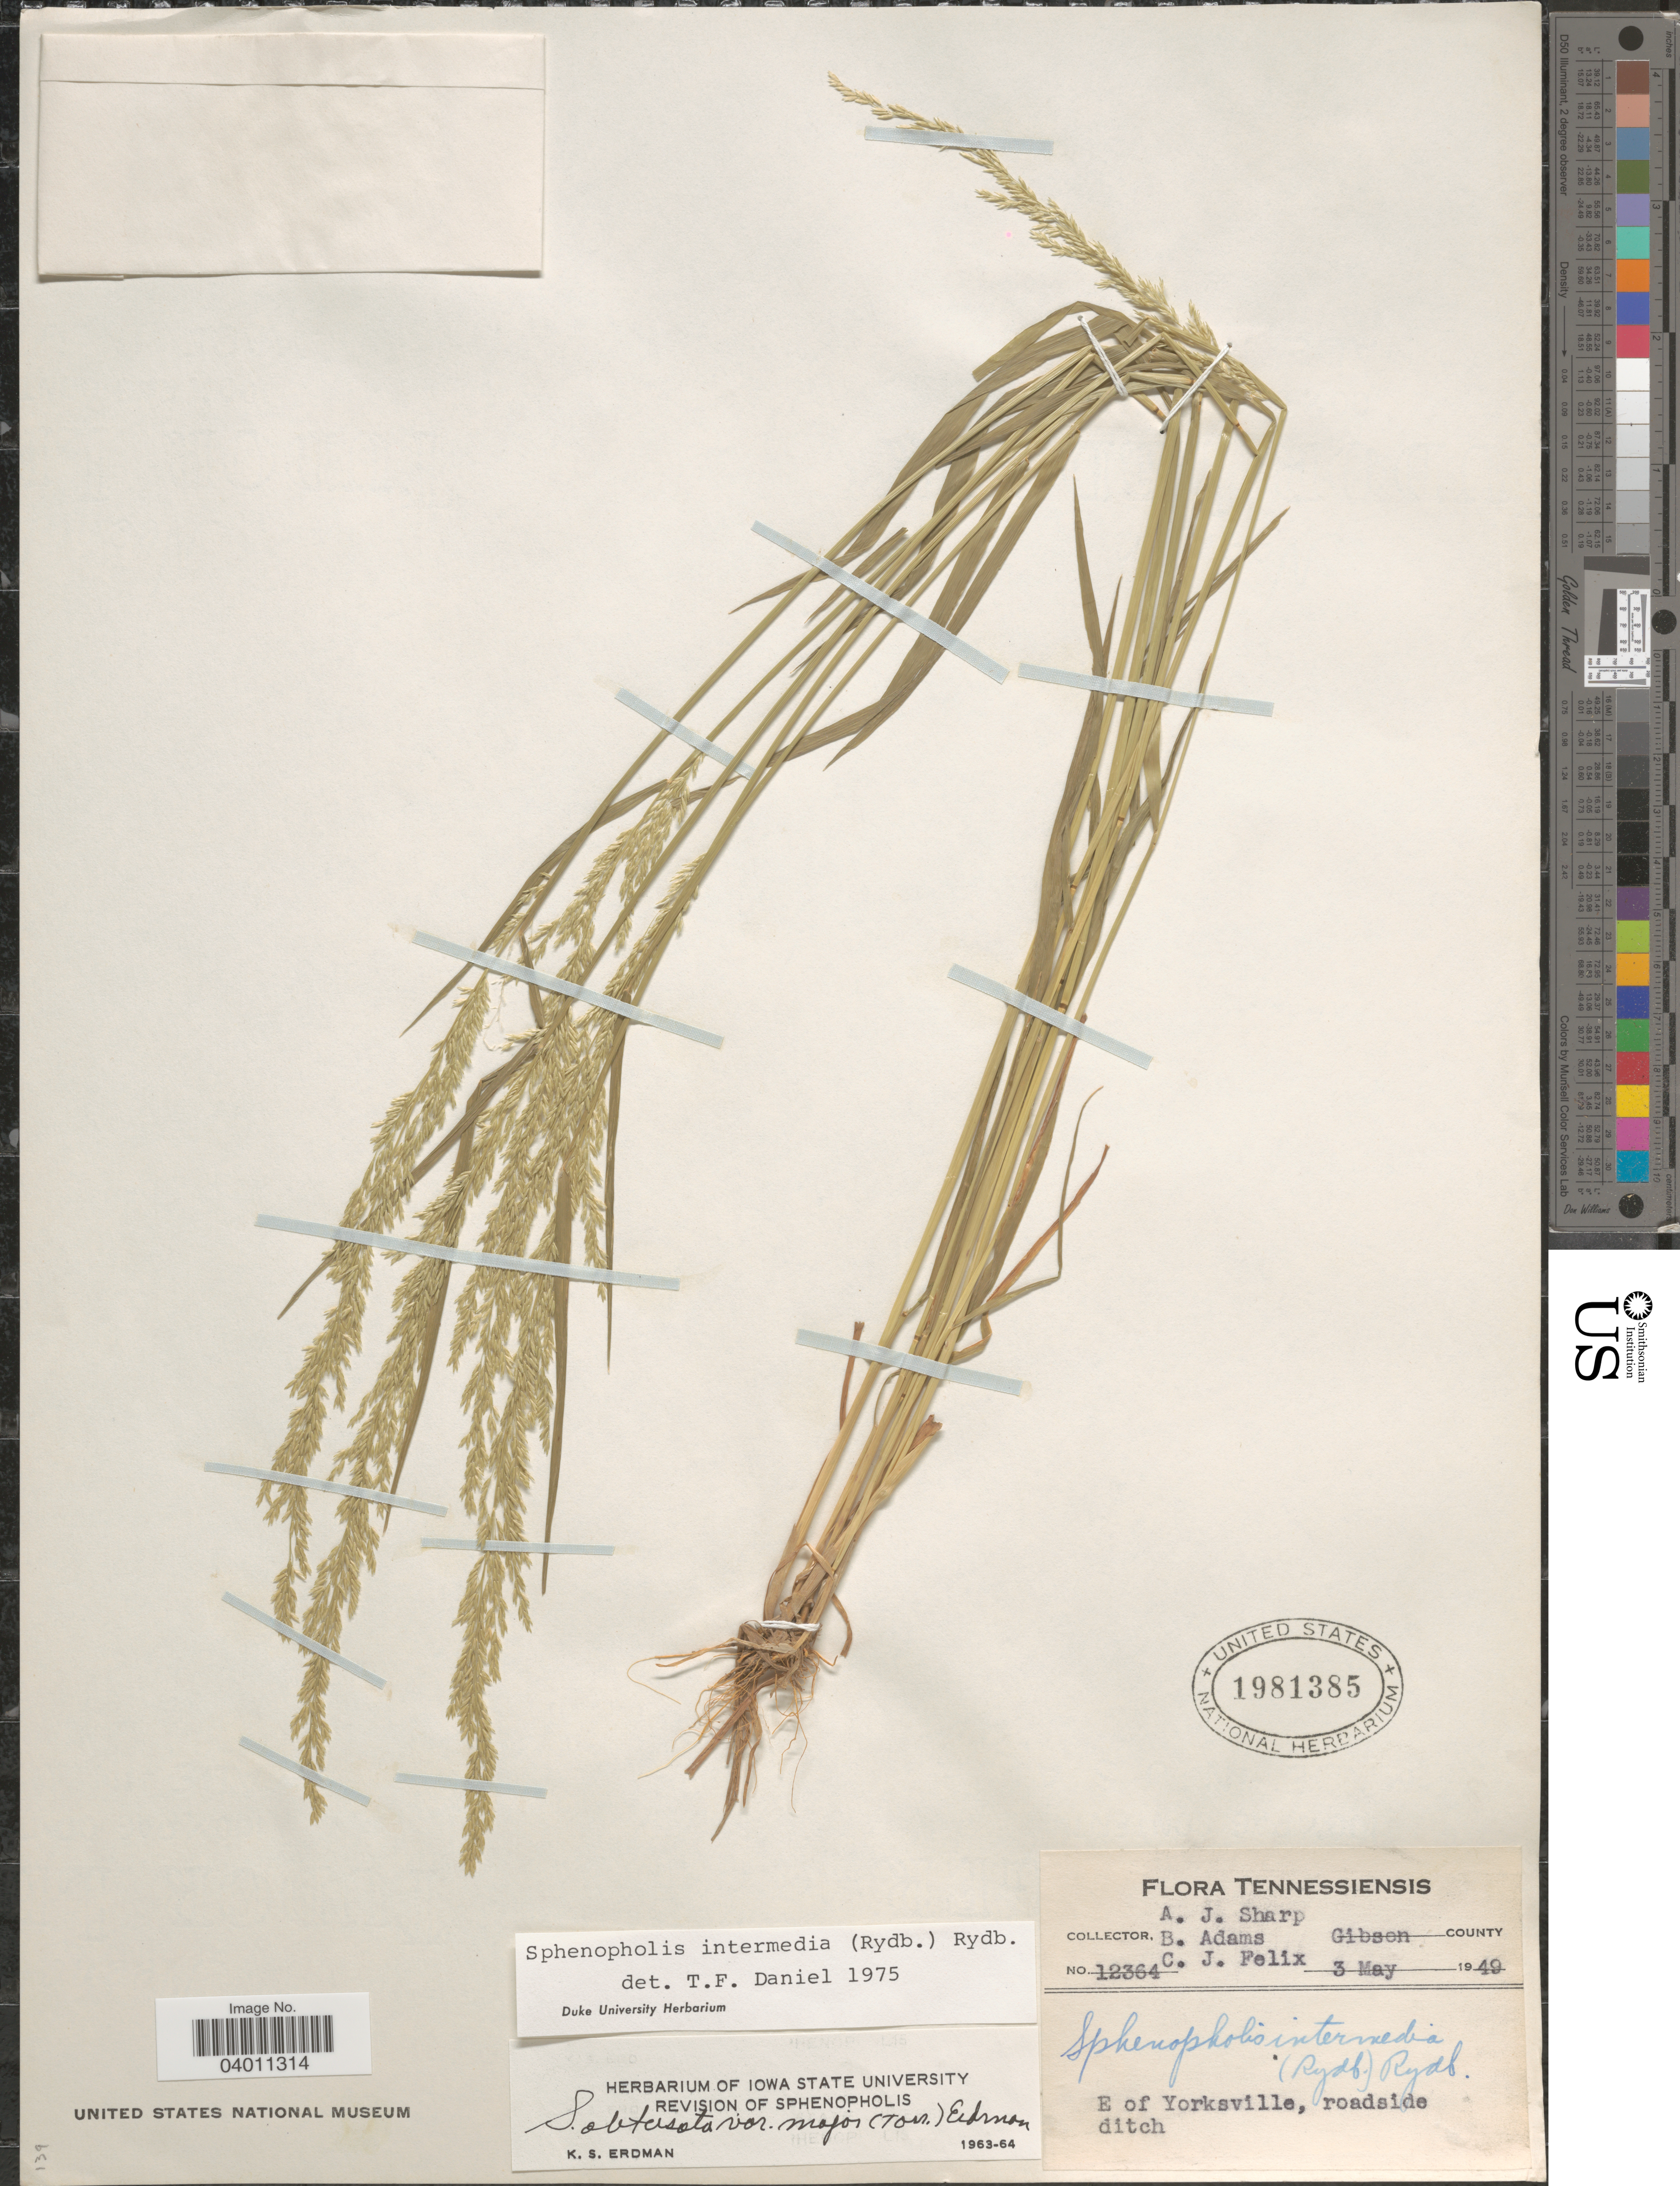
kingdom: Plantae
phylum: Tracheophyta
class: Liliopsida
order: Poales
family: Poaceae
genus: Sphenopholis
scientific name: Sphenopholis intermedia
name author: (Rydb.) Rydb.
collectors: A. J. Sharp, B. Adams & C. Felix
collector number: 12364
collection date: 1949-05-03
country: United States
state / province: Tennessee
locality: Tennessiensis. Gibson County. E of Yorksville, roadside ditch.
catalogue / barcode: US 1981385